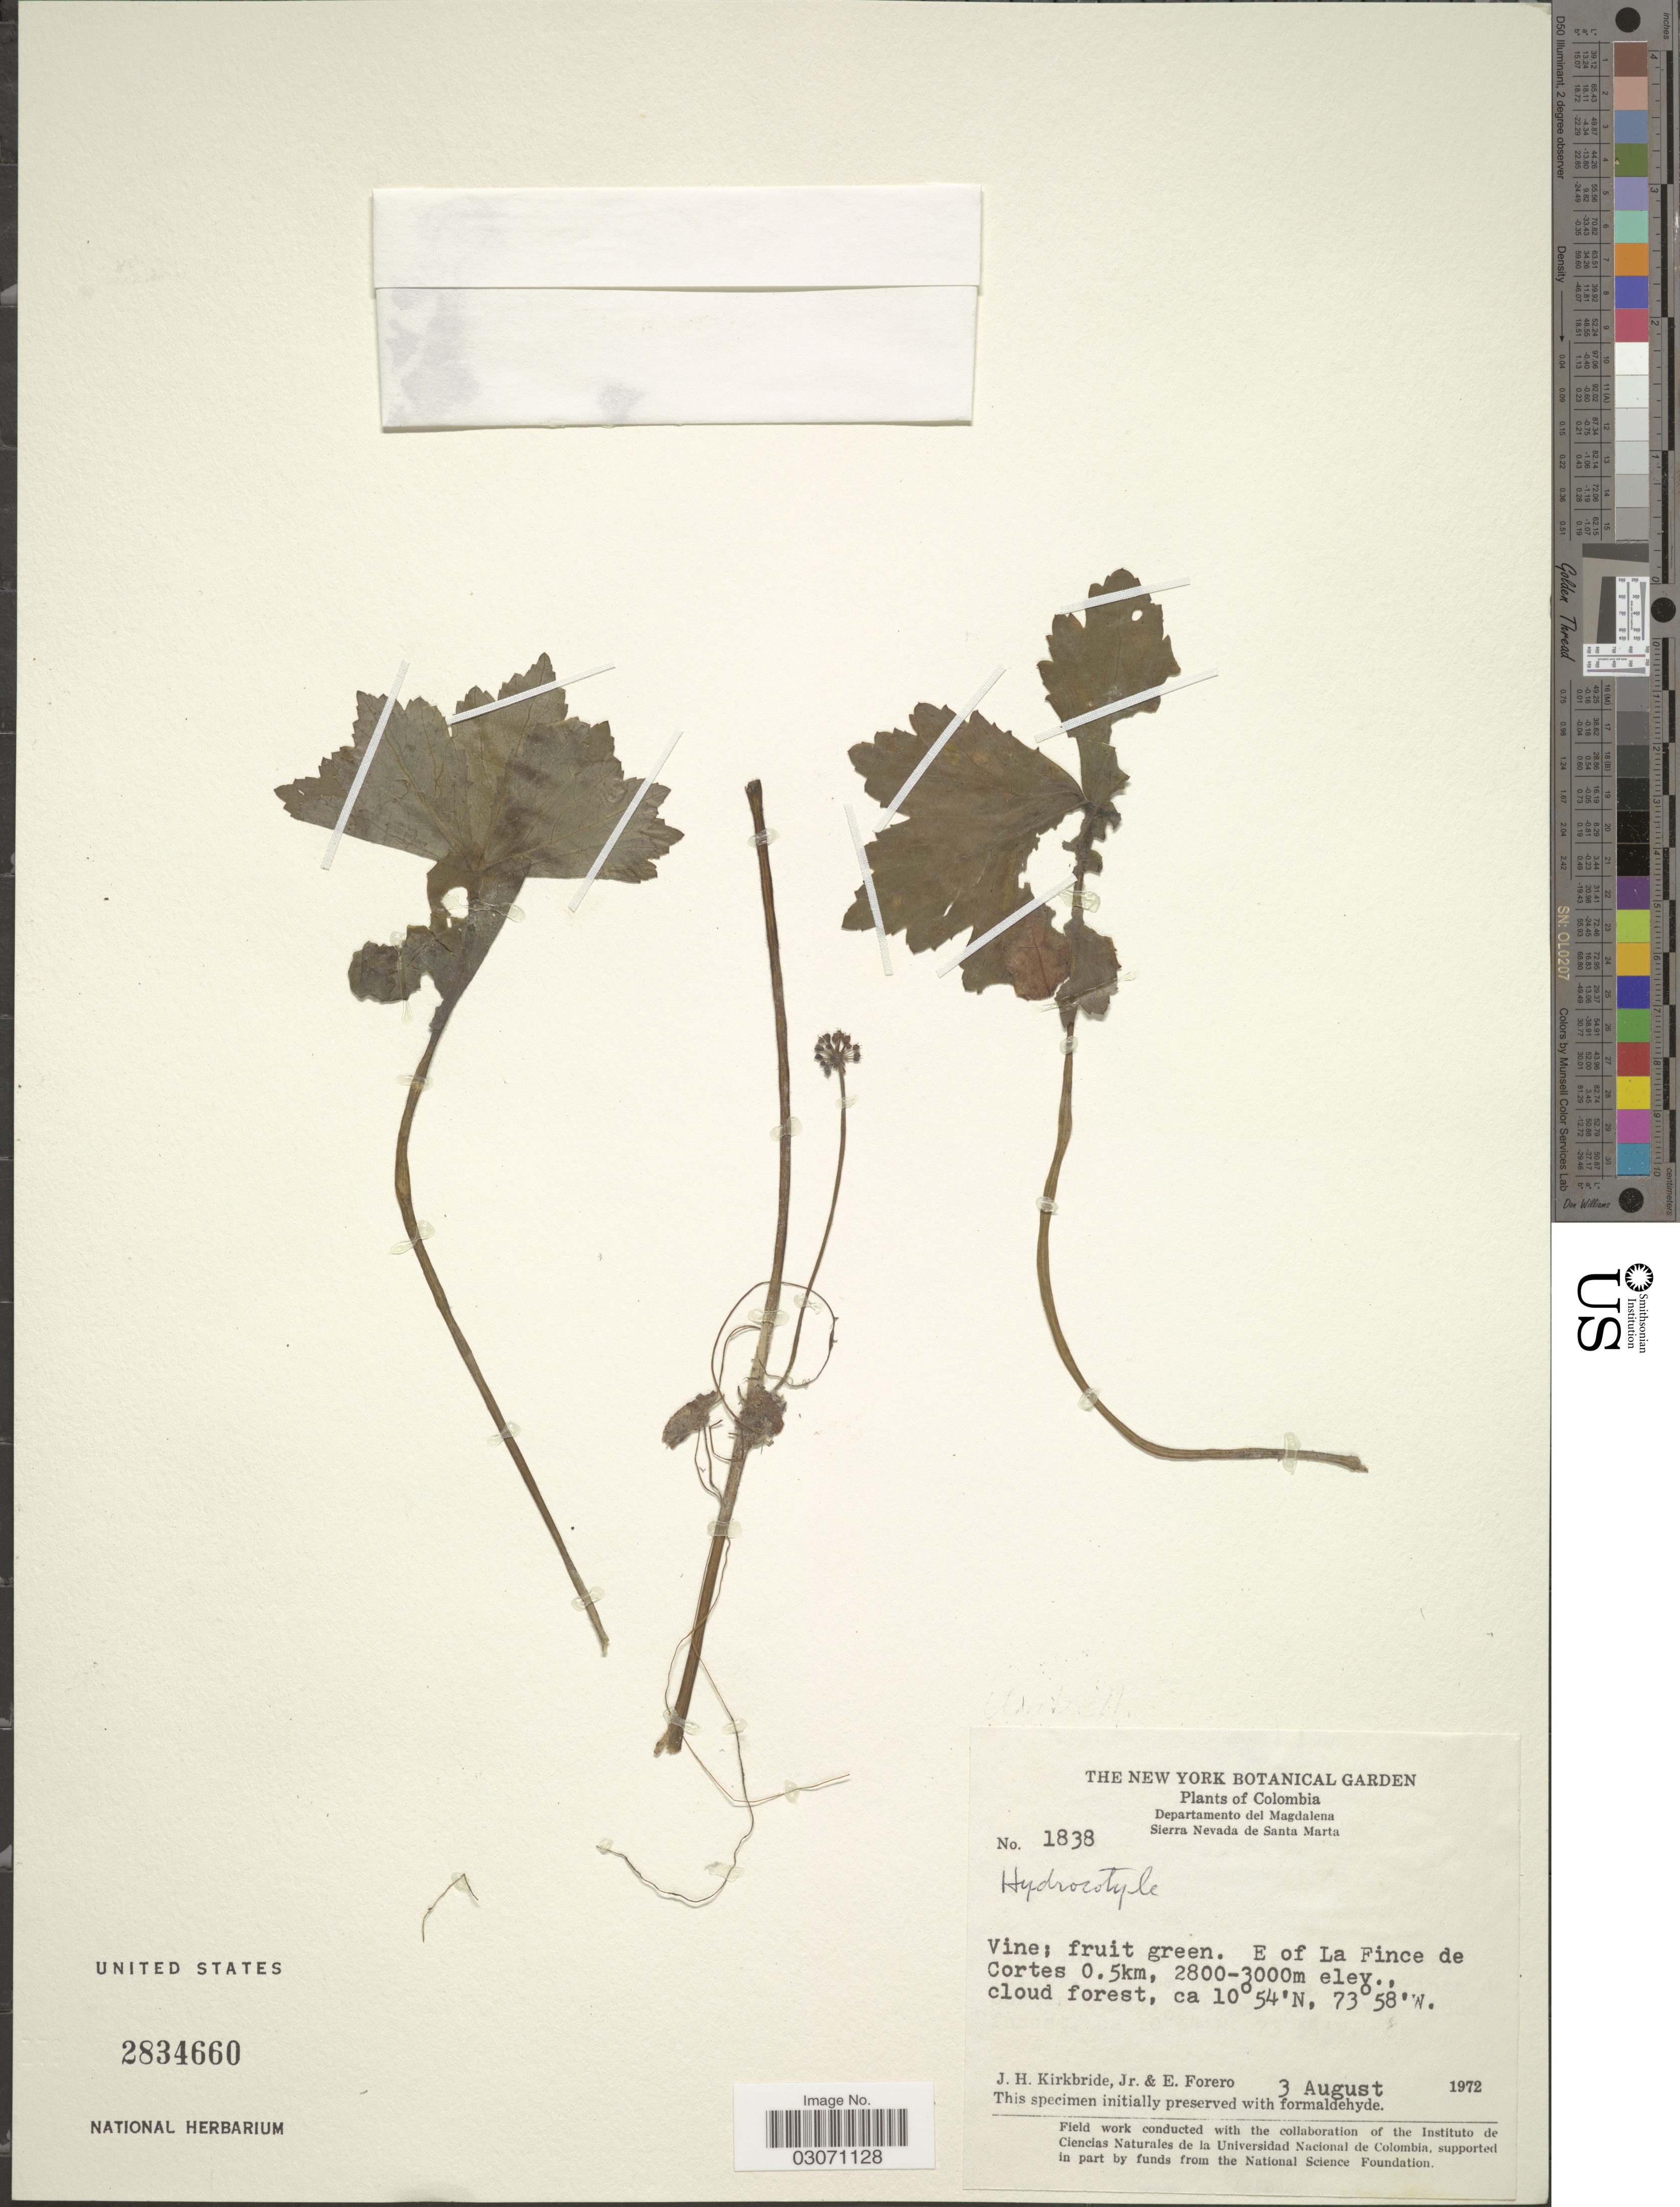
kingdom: Plantae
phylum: Tracheophyta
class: Magnoliopsida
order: Apiales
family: Araliaceae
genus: Hydrocotyle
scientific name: Hydrocotyle sp.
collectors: J. H. Kirkbride & E. Forero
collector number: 1838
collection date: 1972-08-03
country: Colombia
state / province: Magdalena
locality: Departamento del Magdalena, Sierra Nevada de Santa Marta, E of La Fince de Cortes 0.5km, cloud forest.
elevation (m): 2800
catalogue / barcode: US 2834660